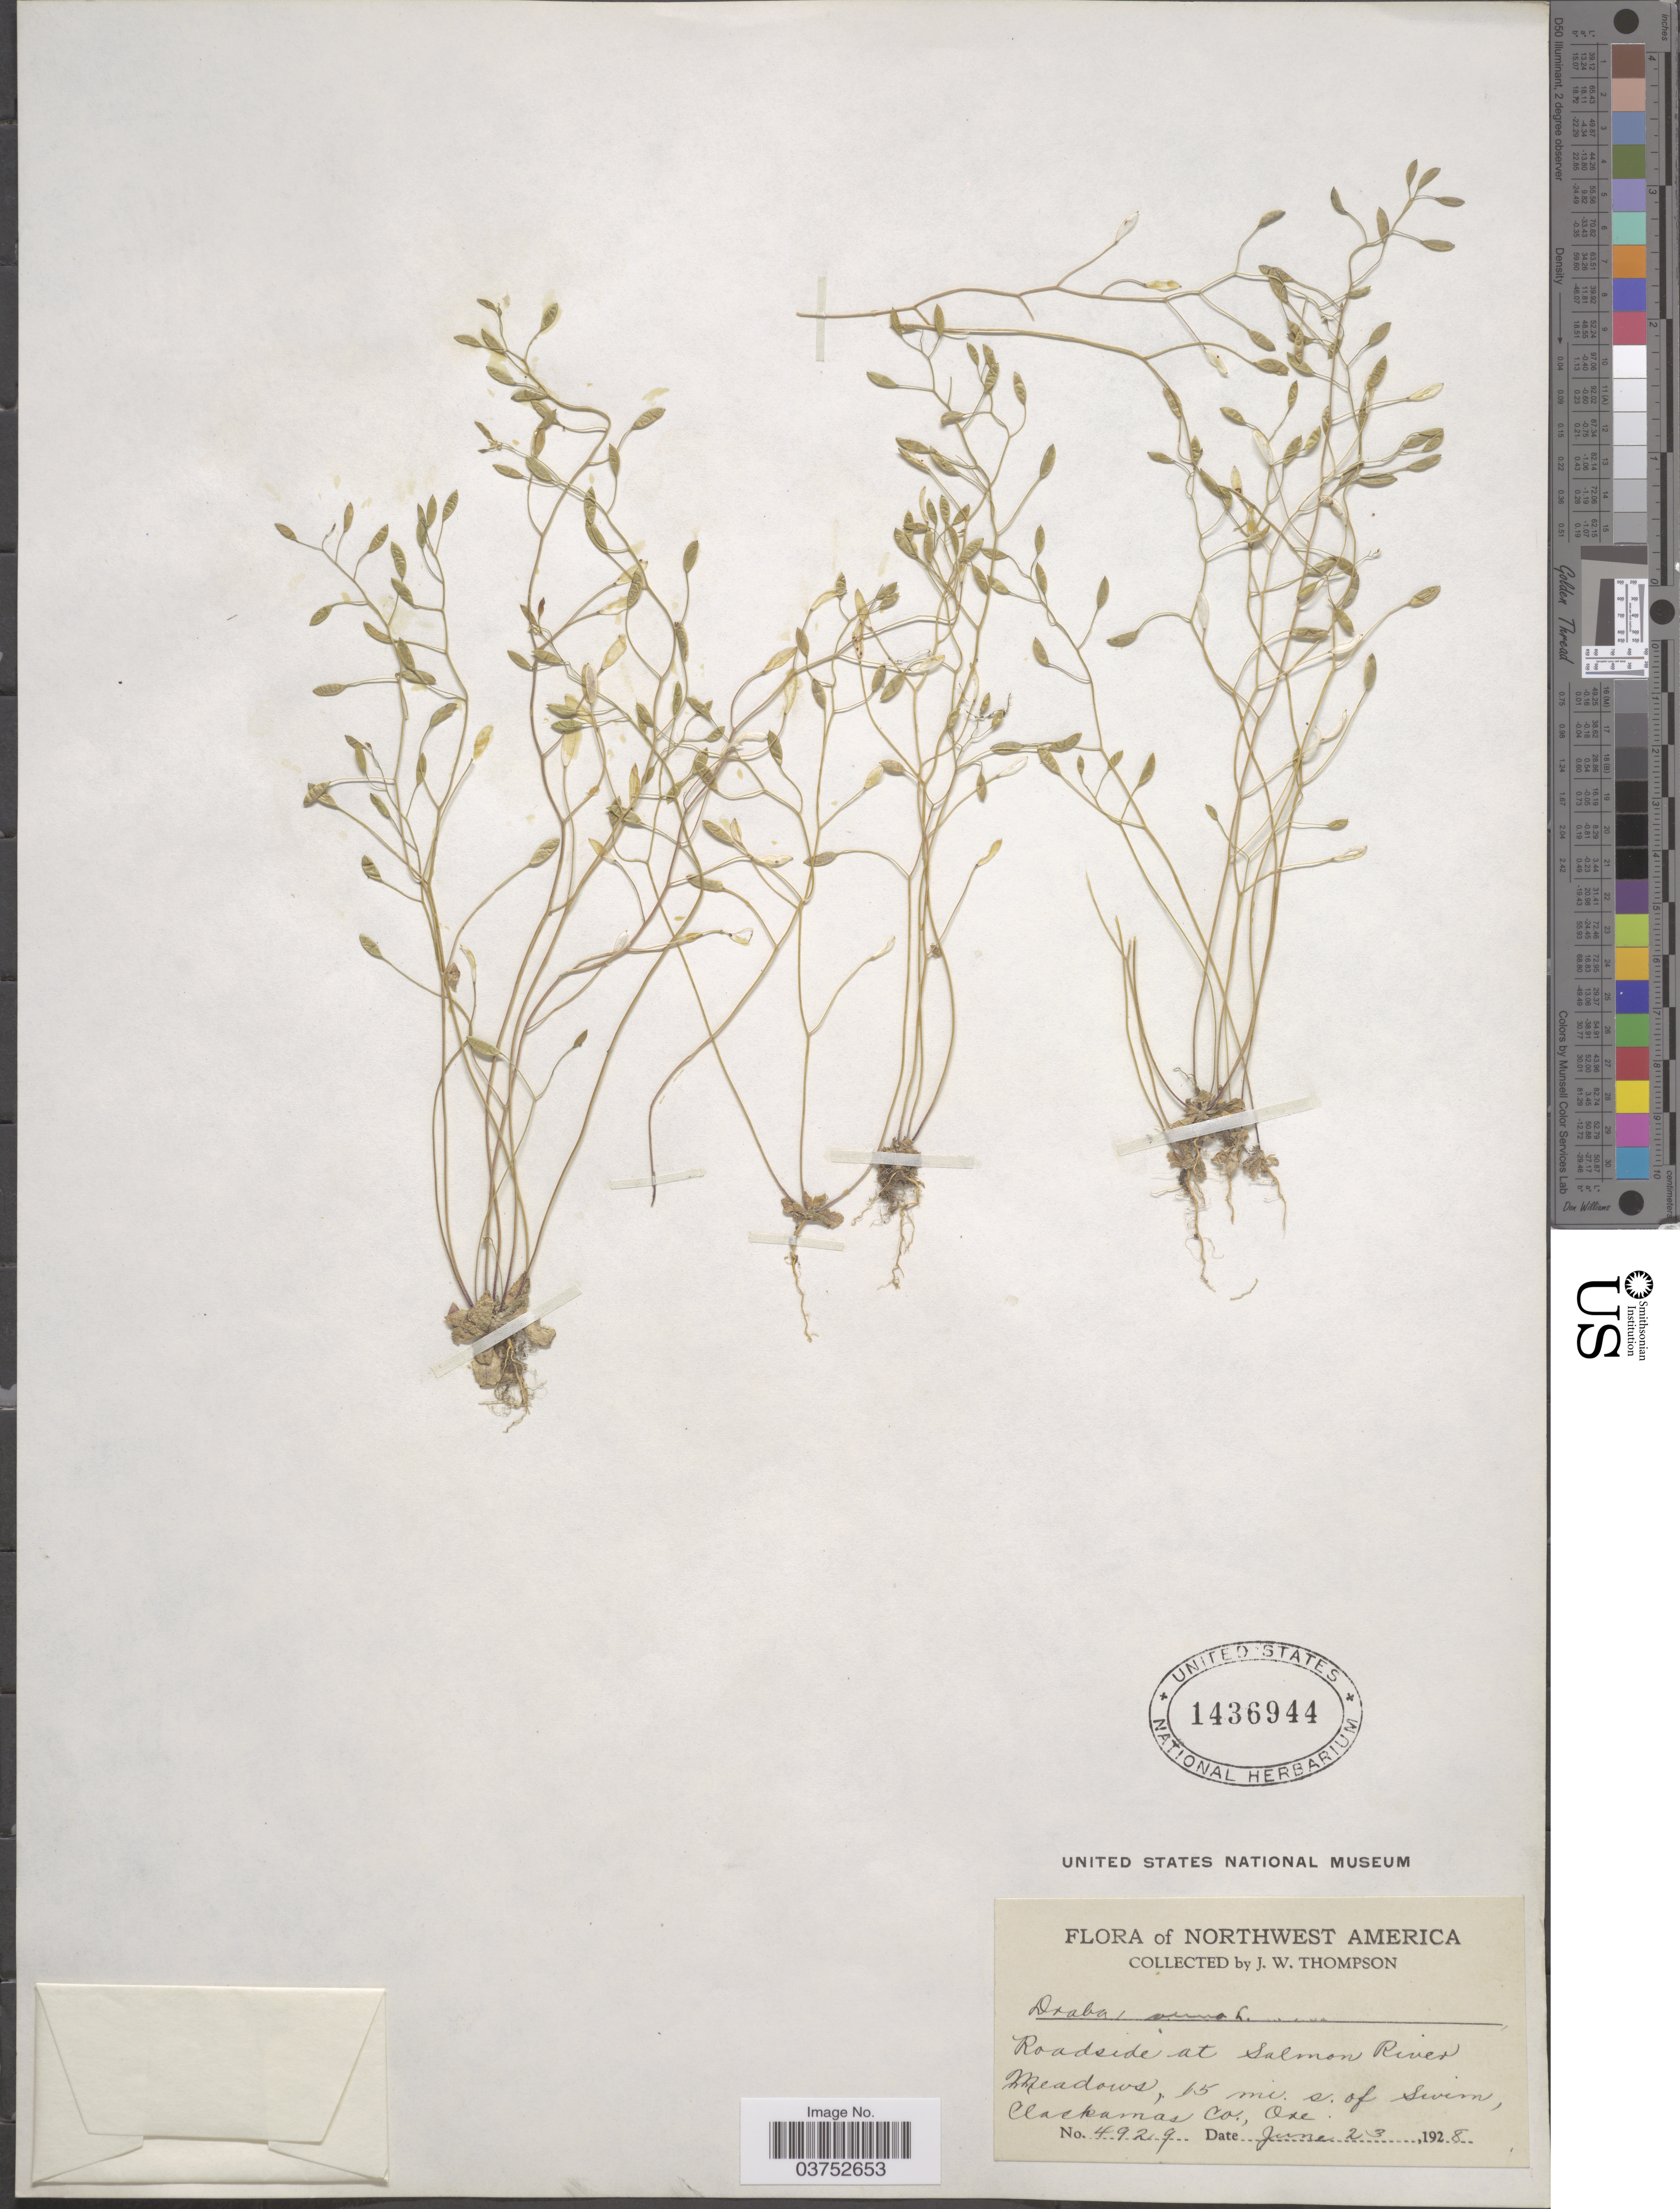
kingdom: Plantae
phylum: Tracheophyta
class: Magnoliopsida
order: Brassicales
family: Brassicaceae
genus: Draba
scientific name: Draba verna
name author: L.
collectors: J. Thompson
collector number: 4929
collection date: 1928-06-23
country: United States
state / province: Oregon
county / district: Clackamas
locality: Northwest America. Roadside at Salmon River Meadows, 15 mi. s. of Swim, Clackamas Co.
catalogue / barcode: US 1436944